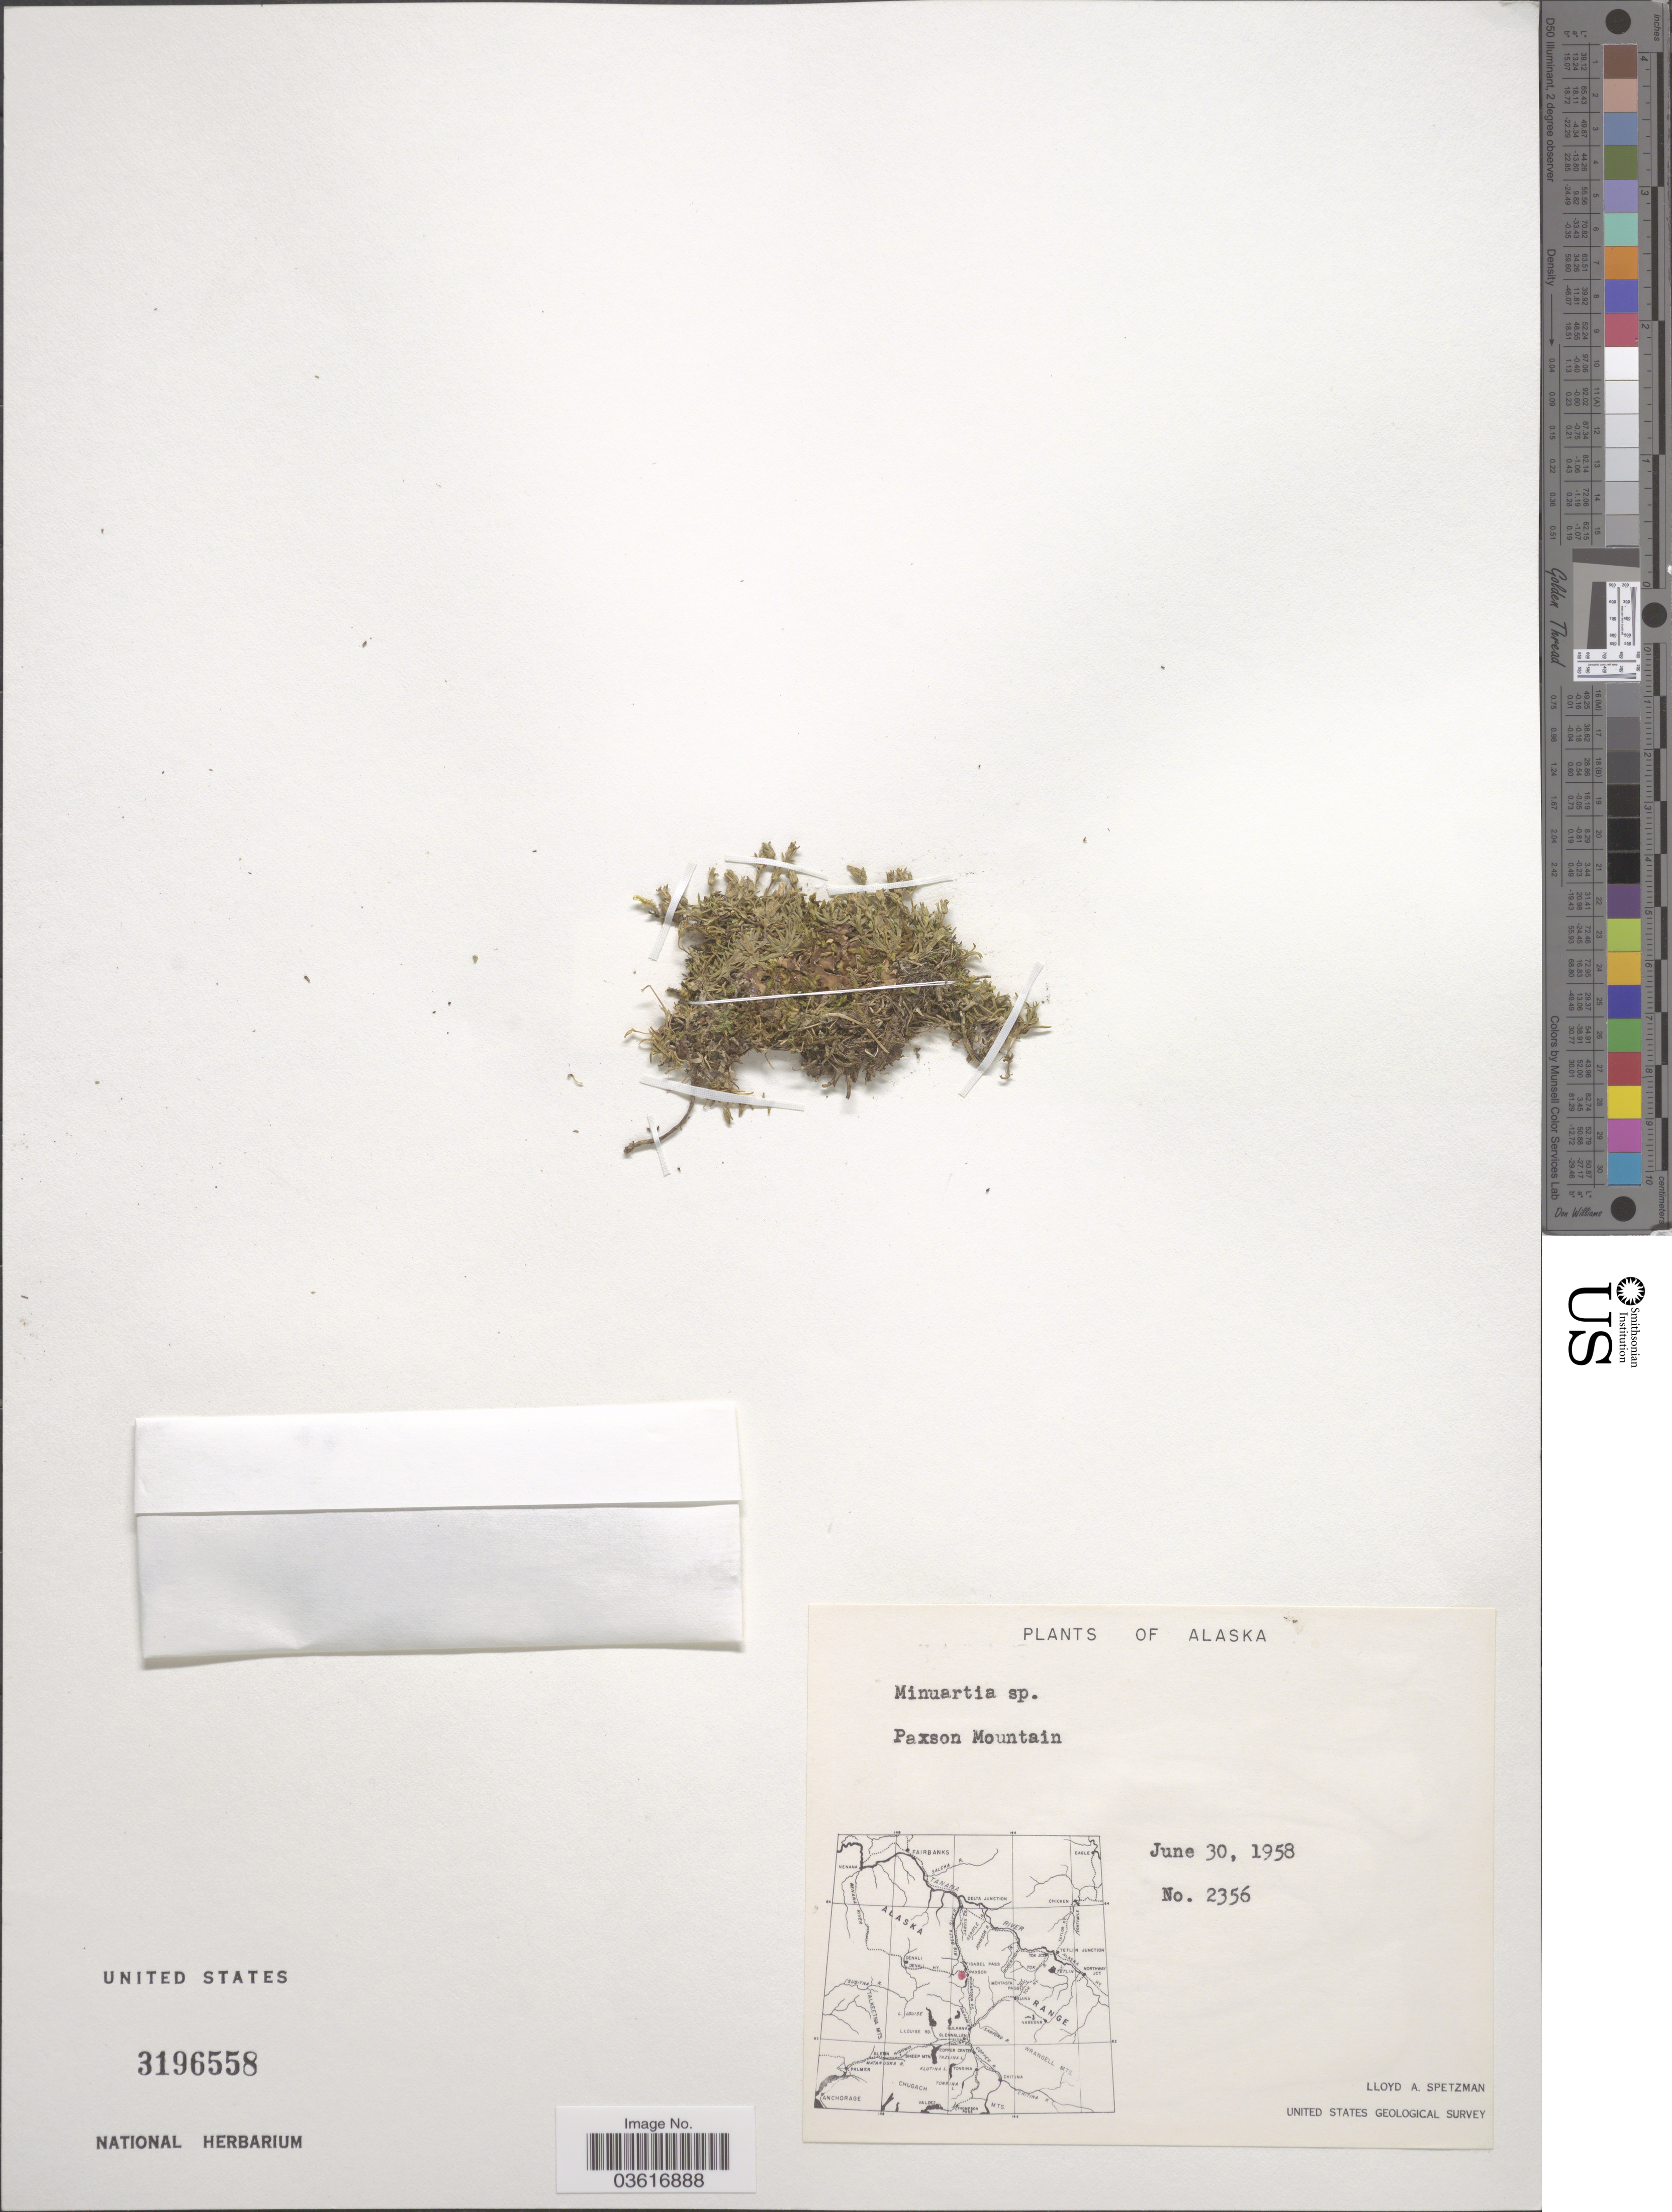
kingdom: Plantae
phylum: Tracheophyta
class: Magnoliopsida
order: Caryophyllales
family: Caryophyllaceae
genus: Minuartia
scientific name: Minuartia sp.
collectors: L. Spetzman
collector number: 2356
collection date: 1958-06-30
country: United States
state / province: Alaska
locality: Paxson Mountain.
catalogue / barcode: US 3196558